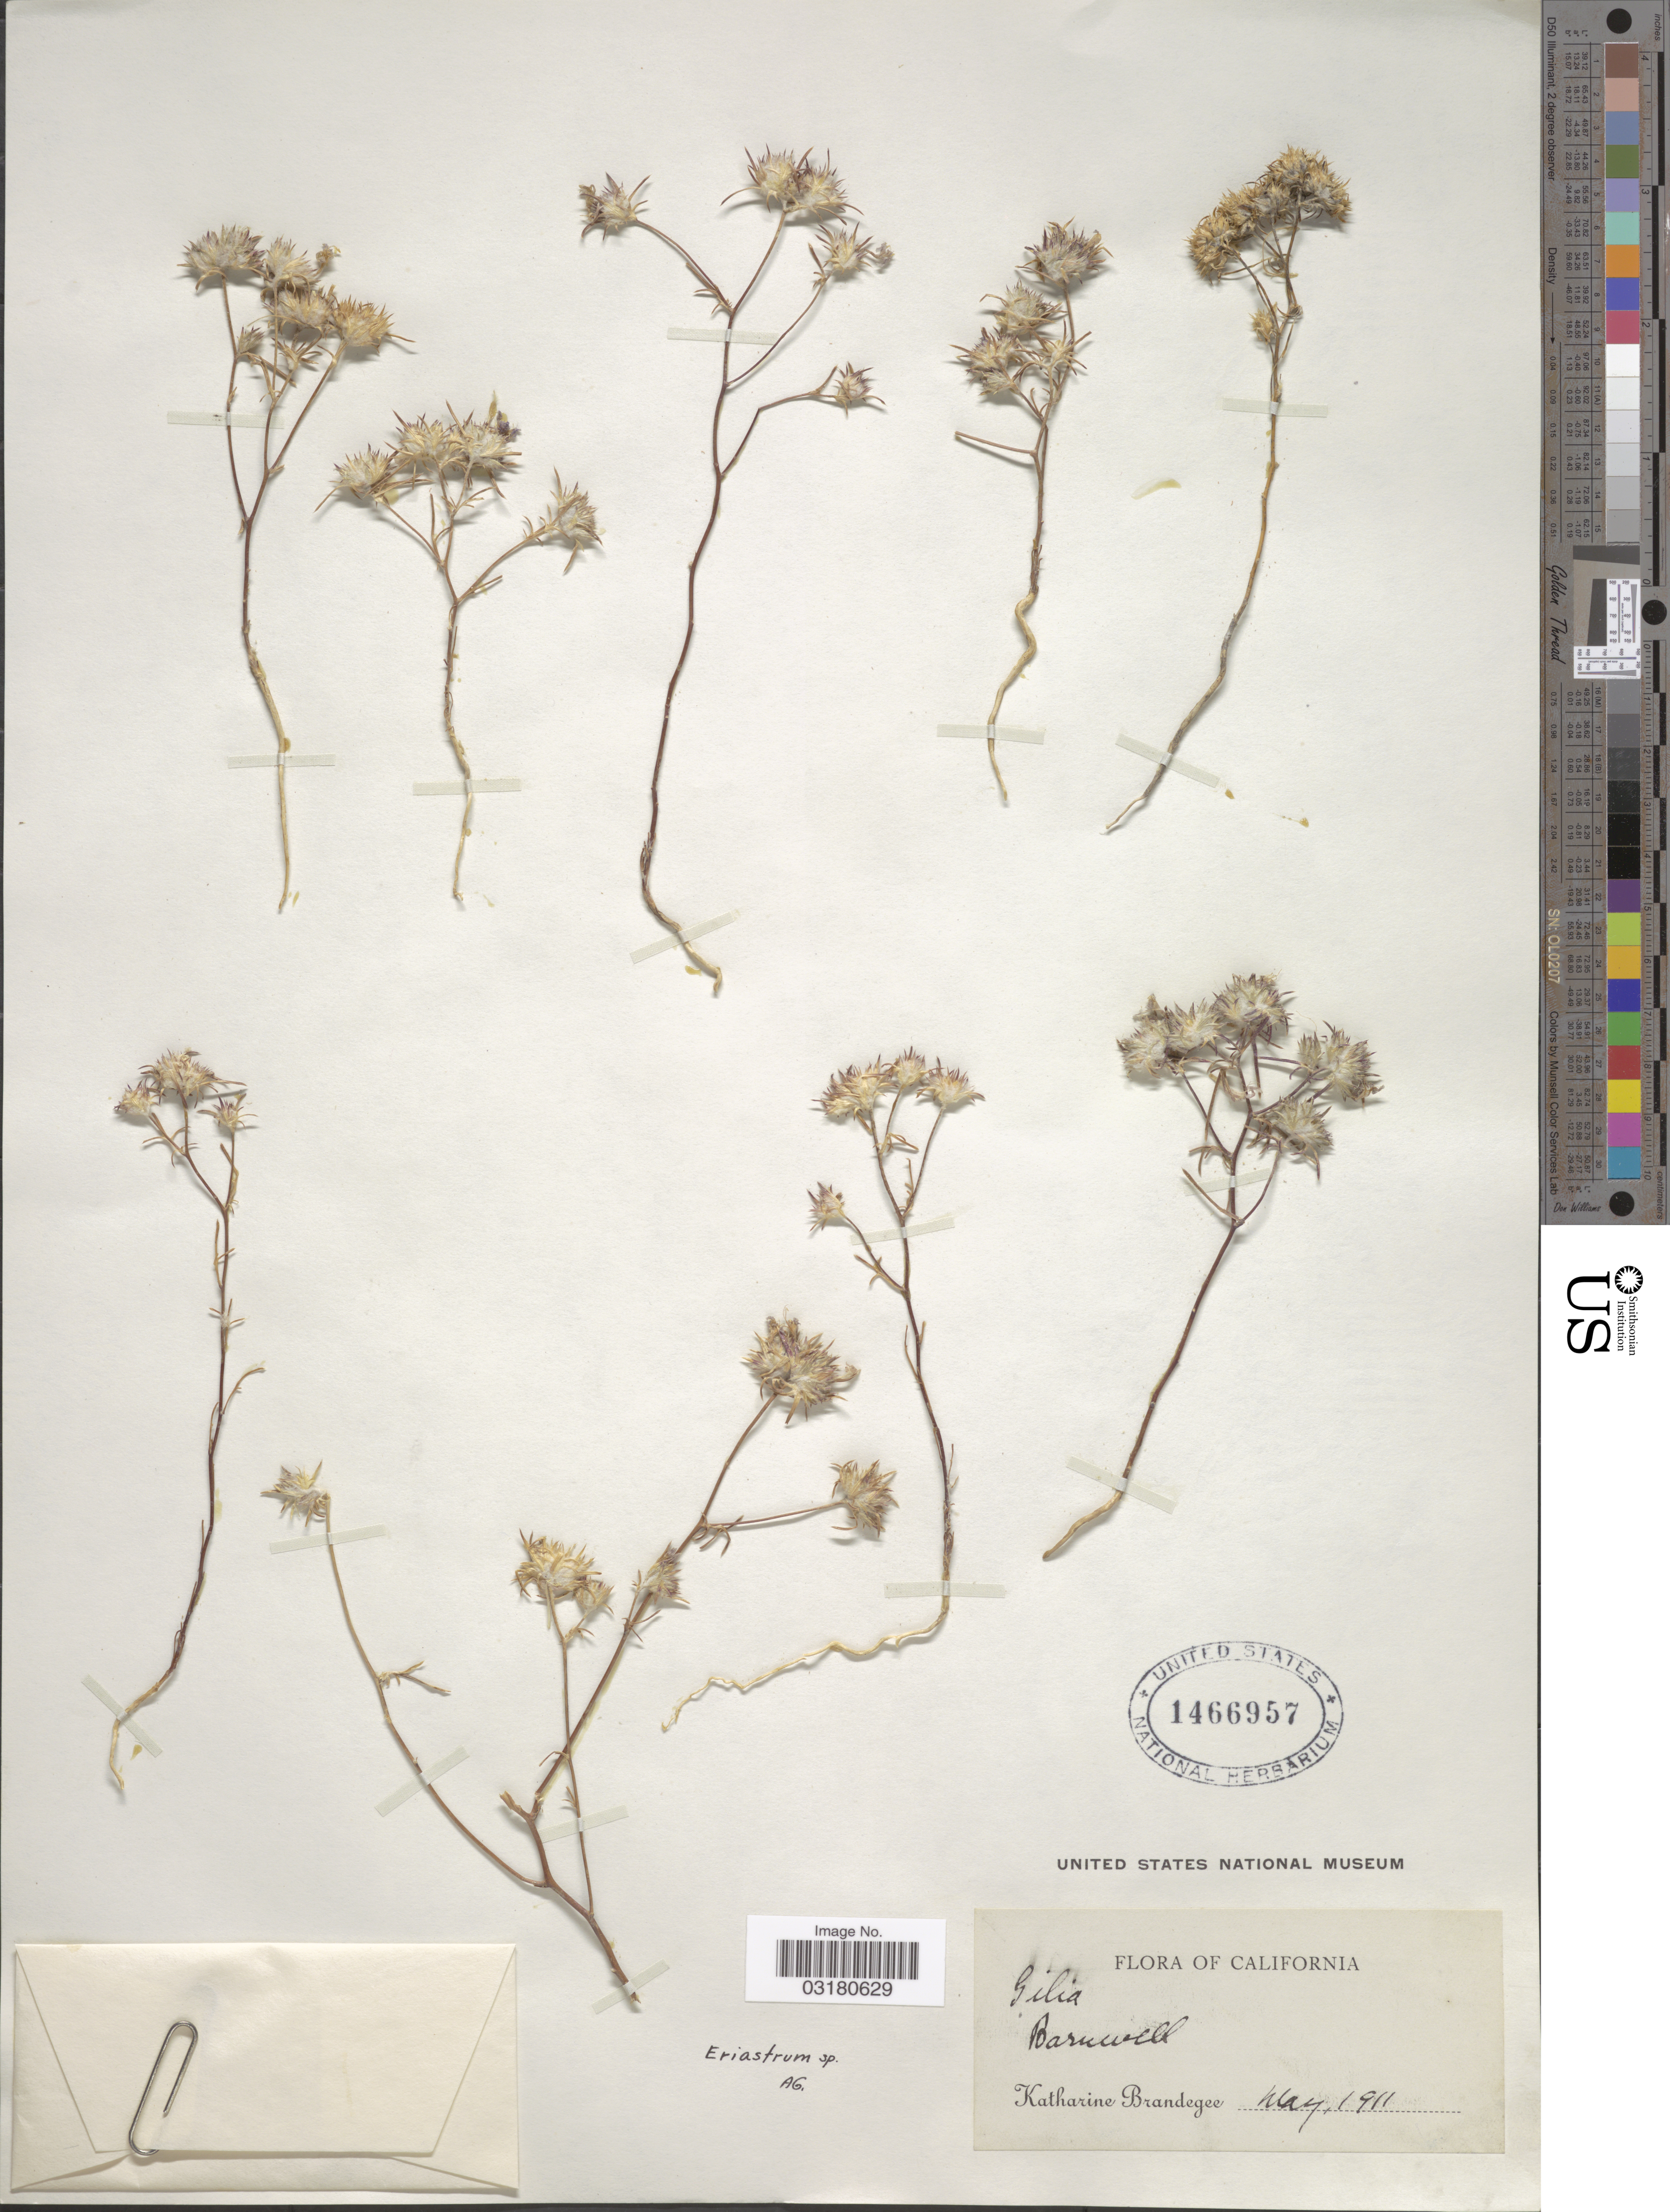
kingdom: Plantae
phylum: Tracheophyta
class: Magnoliopsida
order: Ericales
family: Polemoniaceae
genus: Eriastrum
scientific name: Eriastrum sp.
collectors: M. K. Brandegee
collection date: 1911-05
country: United States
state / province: California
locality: Barnwell.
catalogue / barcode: US 1466957